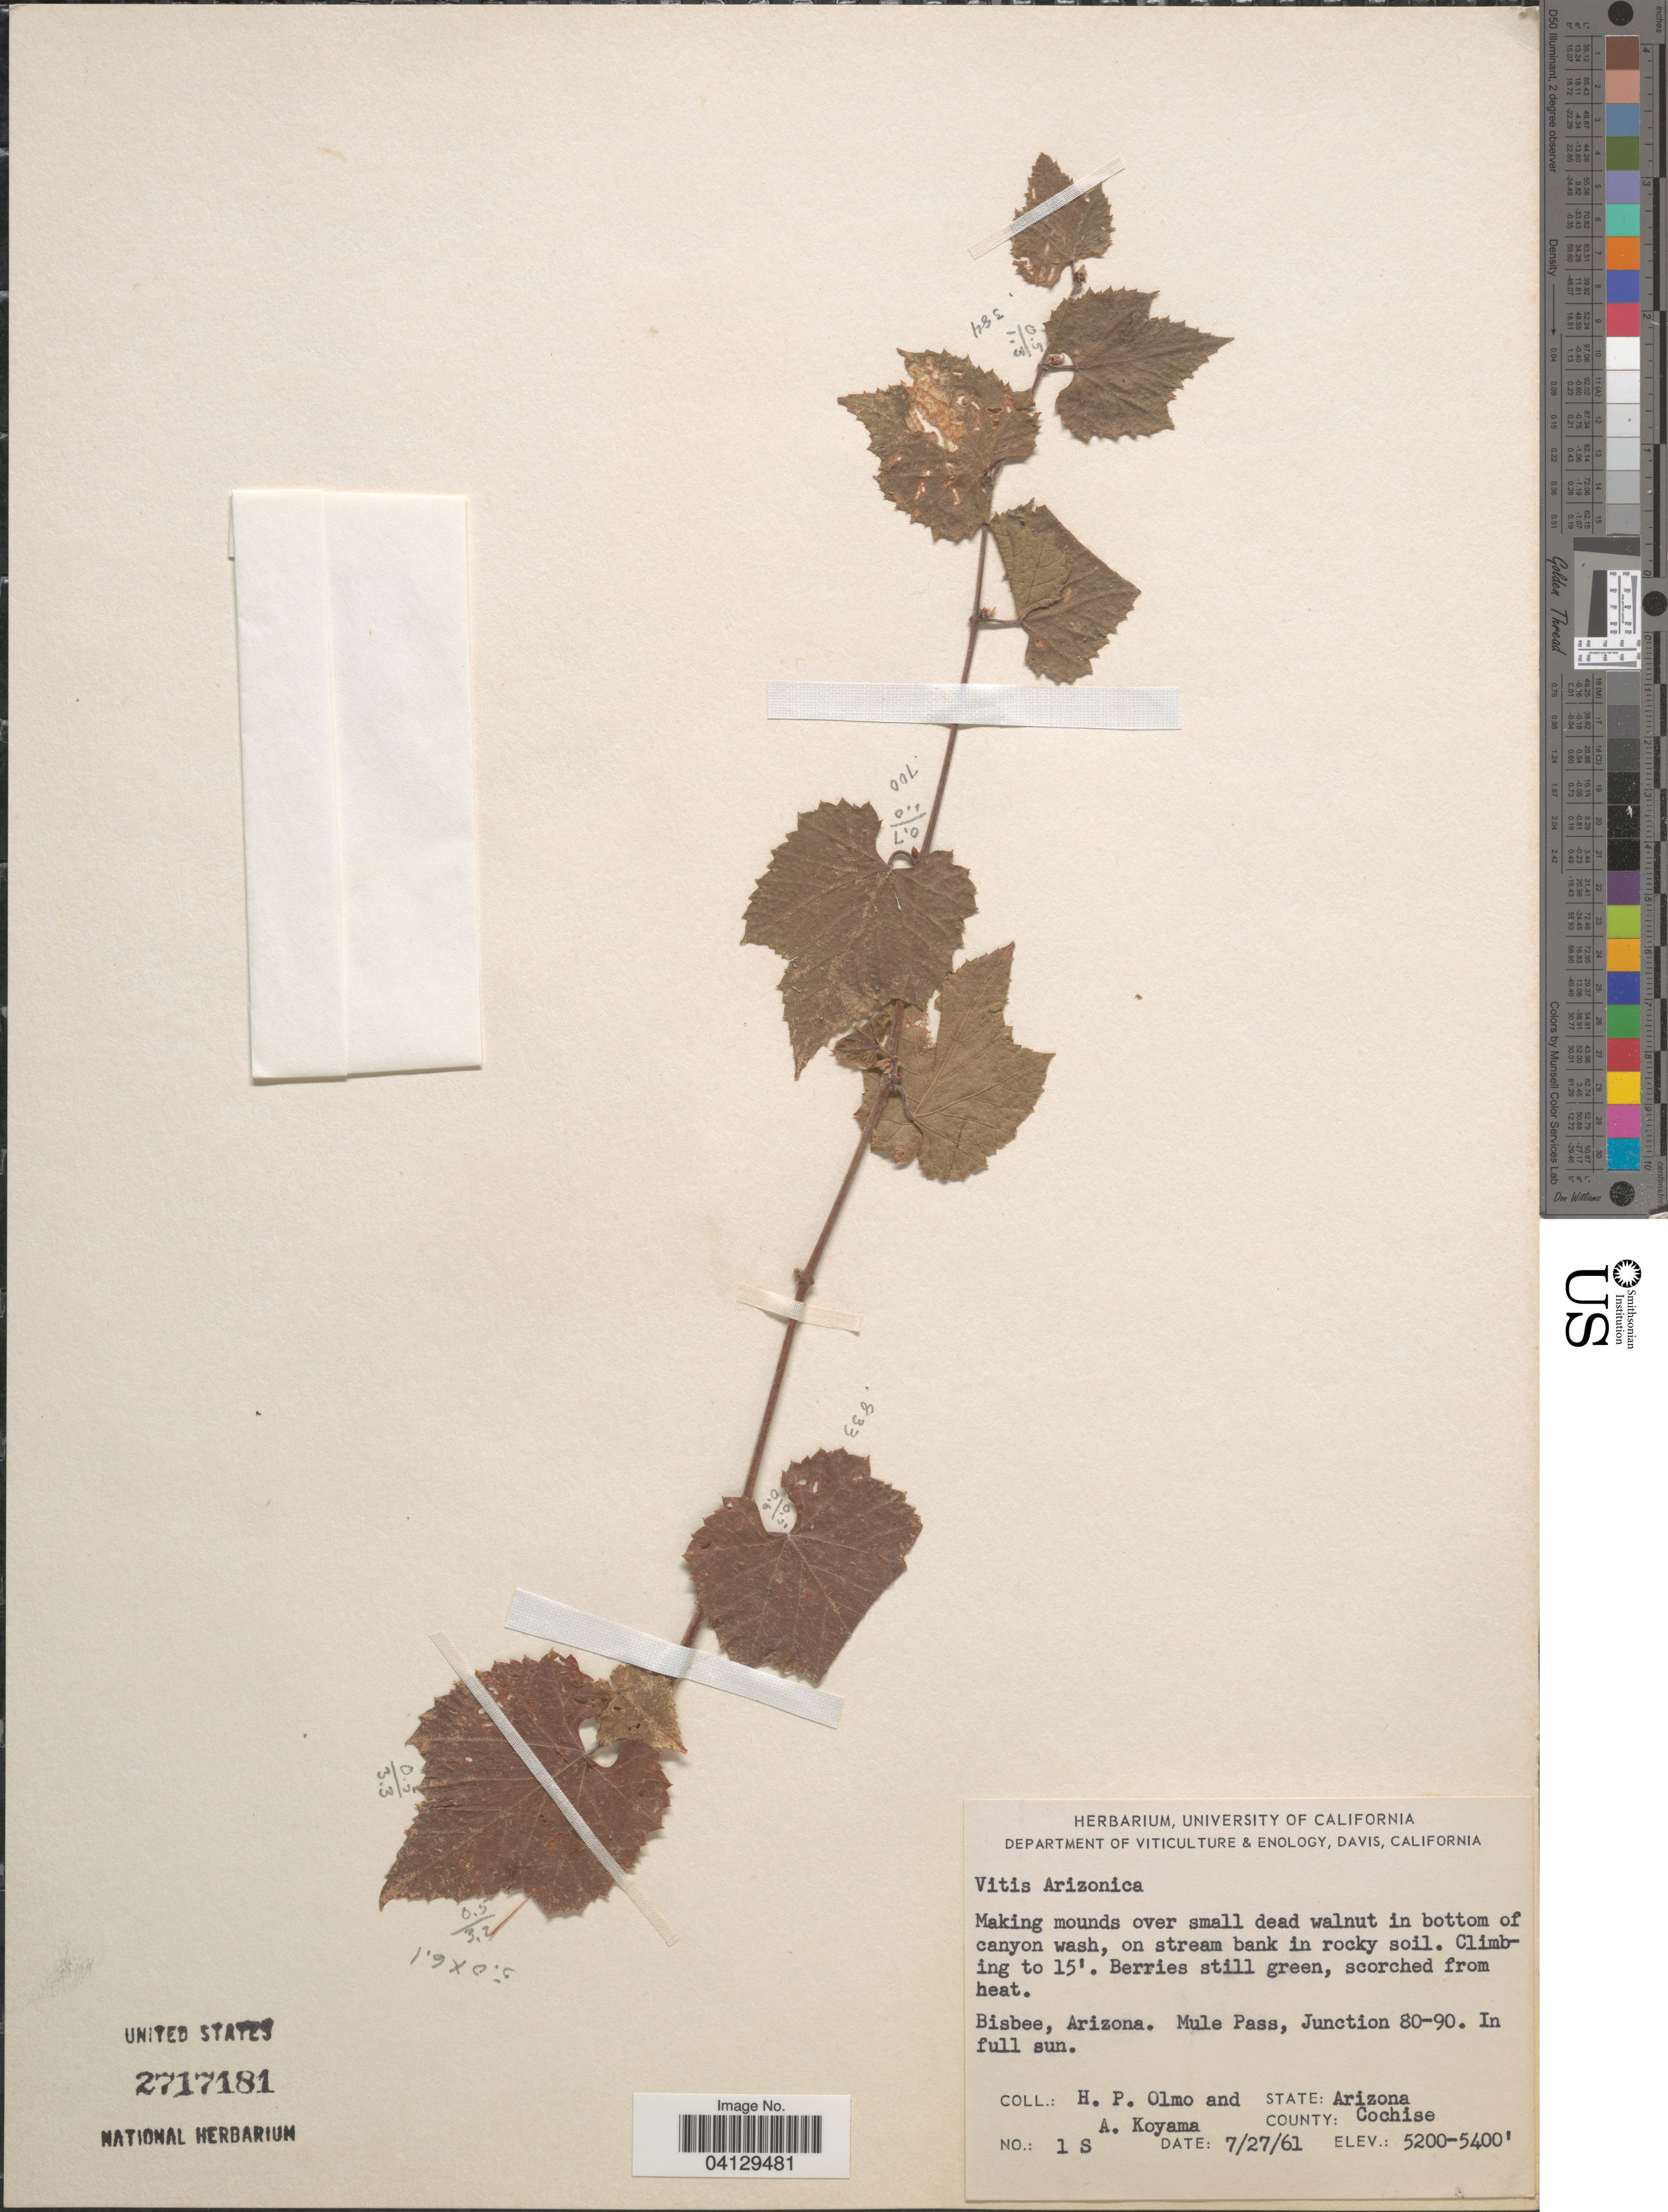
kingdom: Plantae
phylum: Tracheophyta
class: Magnoliopsida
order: Vitales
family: Vitaceae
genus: Vitis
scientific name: Vitis arizonica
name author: Engelm.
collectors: H. Olmo & A. Koyama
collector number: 1S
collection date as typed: Transcribed d/m/y: 27/7/61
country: United States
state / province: Arizona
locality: Bisbee. Mule Pass, Junction 80-90. County: Cochise.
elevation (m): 1585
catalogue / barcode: US 2717181